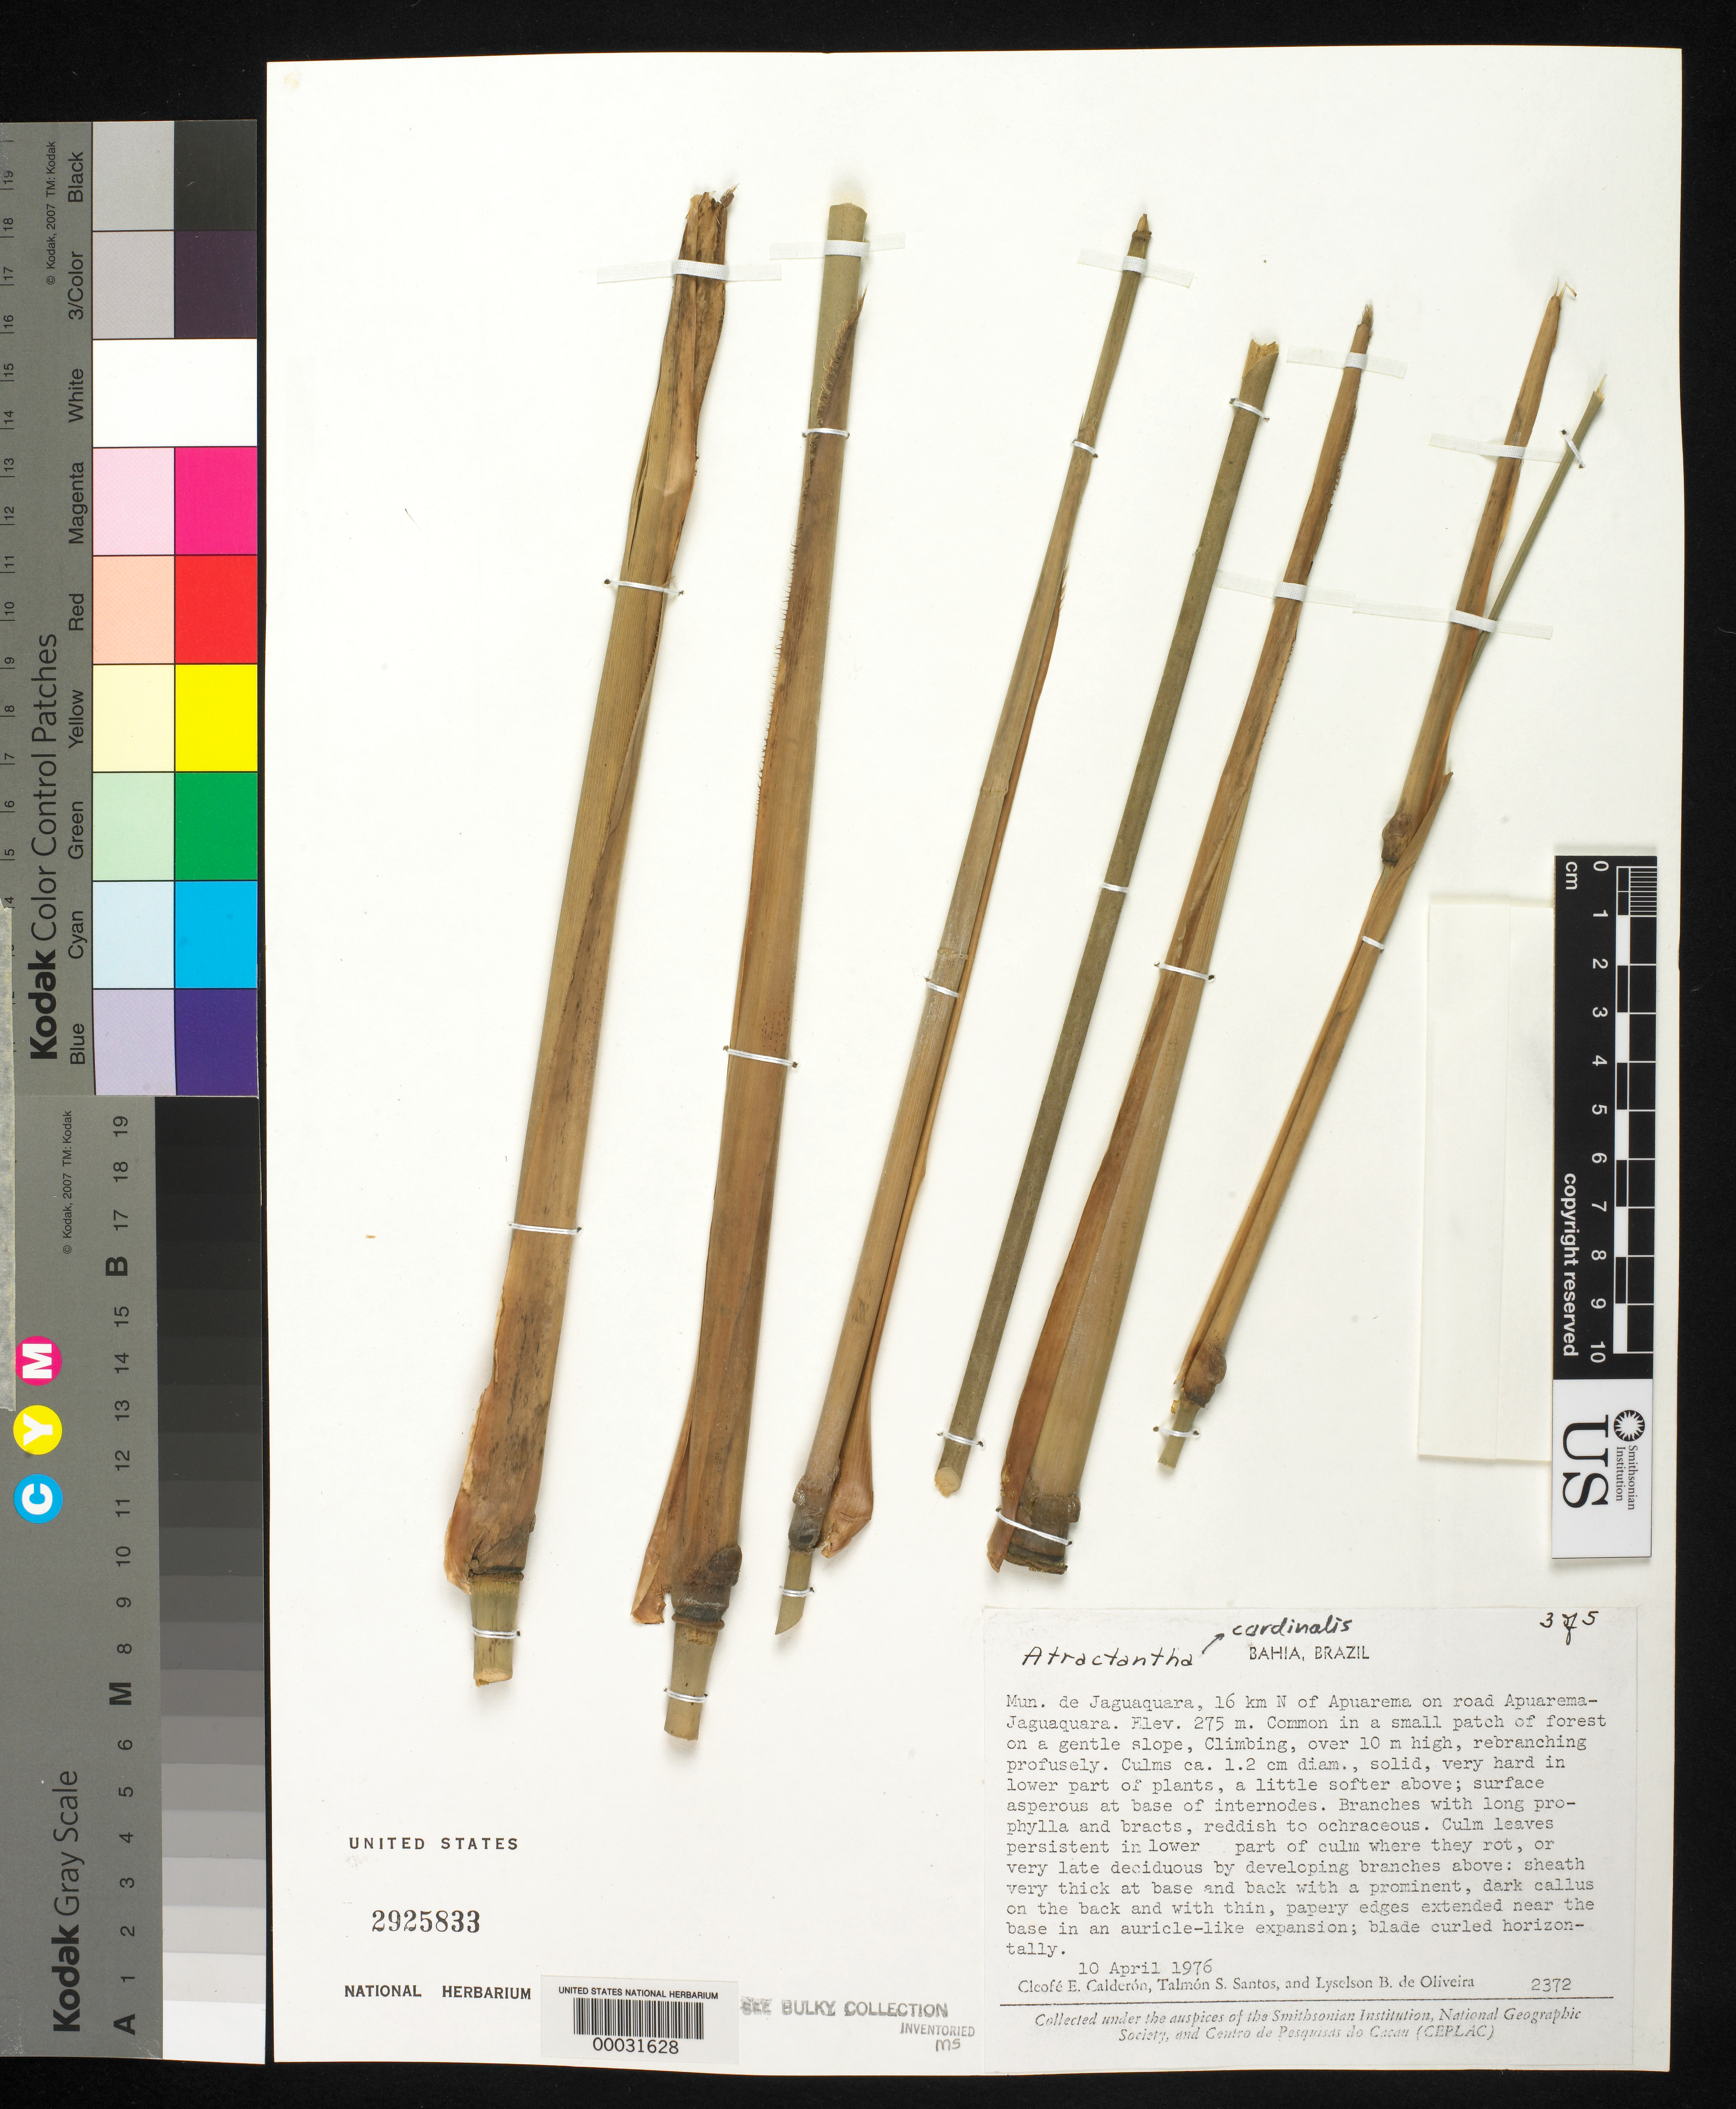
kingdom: Plantae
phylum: Tracheophyta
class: Liliopsida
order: Poales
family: Poaceae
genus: Atractantha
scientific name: Atractantha cardinalis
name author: Judz.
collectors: C. E. Calderón, T. S. Santos & L. de Oliveira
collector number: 2372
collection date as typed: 10 Apr 1976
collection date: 1976-04-10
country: Brazil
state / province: Bahia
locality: Jaguaquara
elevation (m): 275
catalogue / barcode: US 2925833